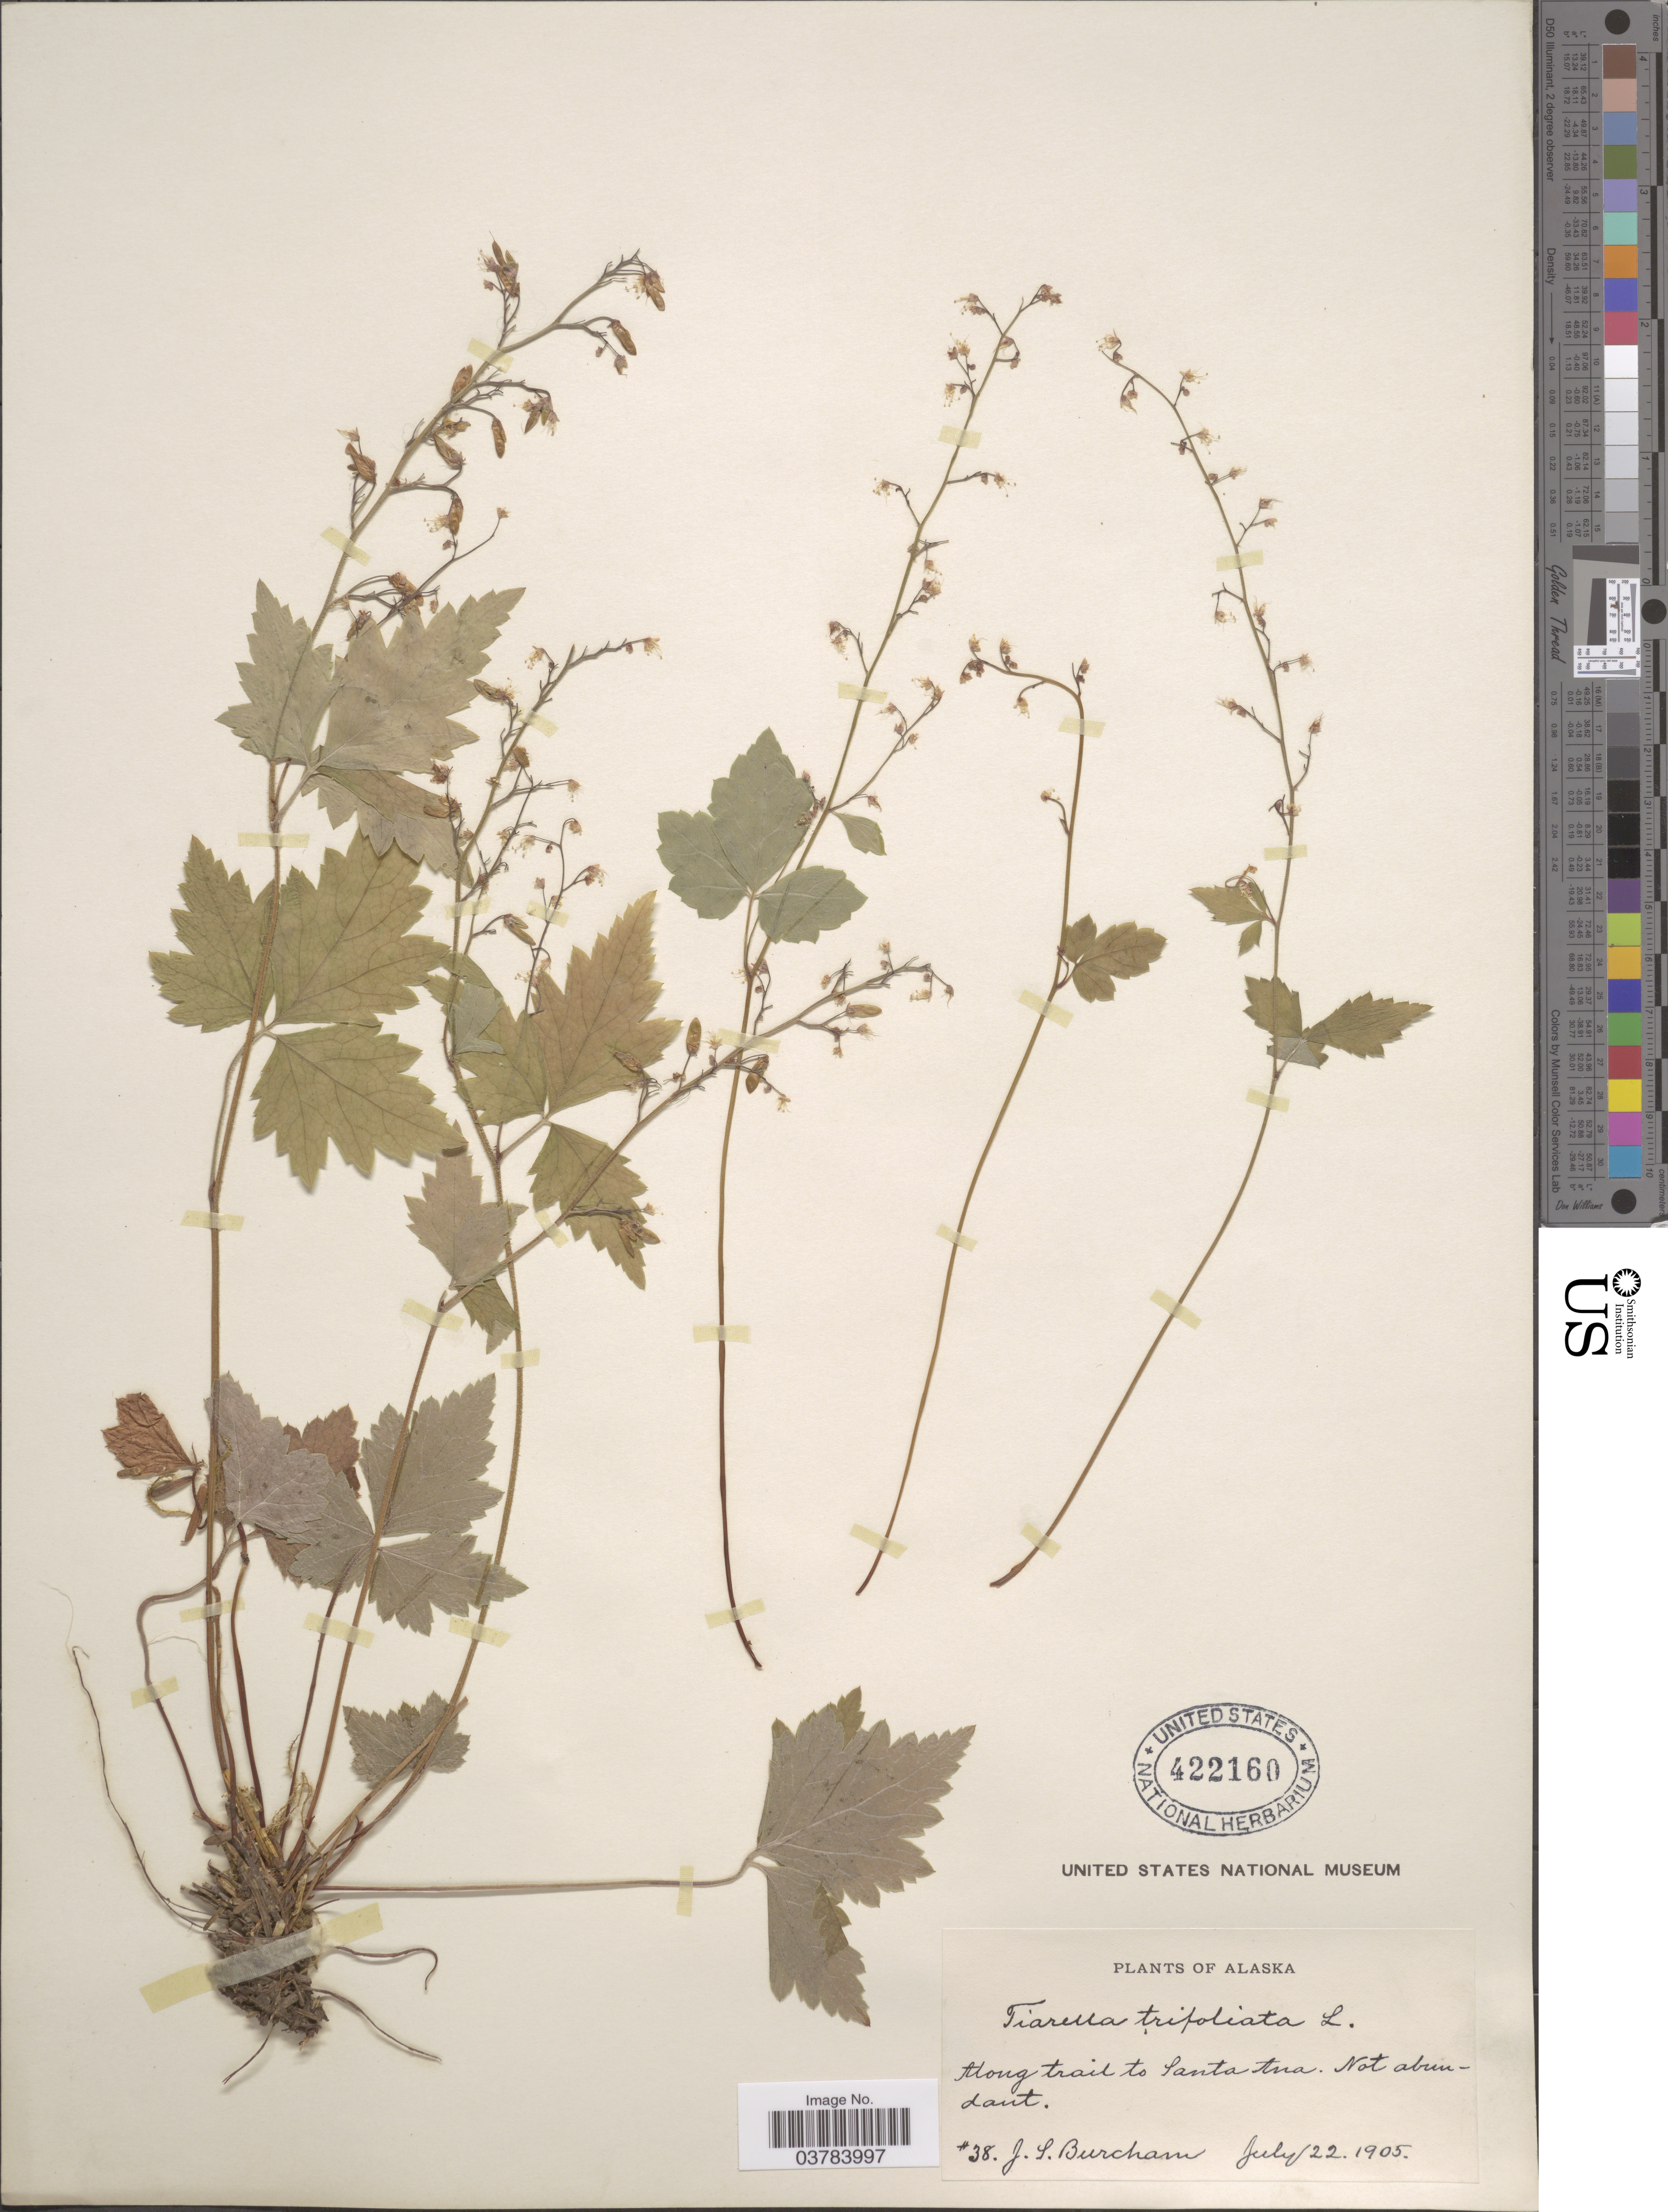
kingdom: Plantae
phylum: Tracheophyta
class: Magnoliopsida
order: Saxifragales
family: Saxifragaceae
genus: Tiarella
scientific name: Tiarella trifoliata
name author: L.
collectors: J. Burcham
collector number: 38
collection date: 1905-07-22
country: United States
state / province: Alaska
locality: Along trail to Santa Ana.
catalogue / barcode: US 422160